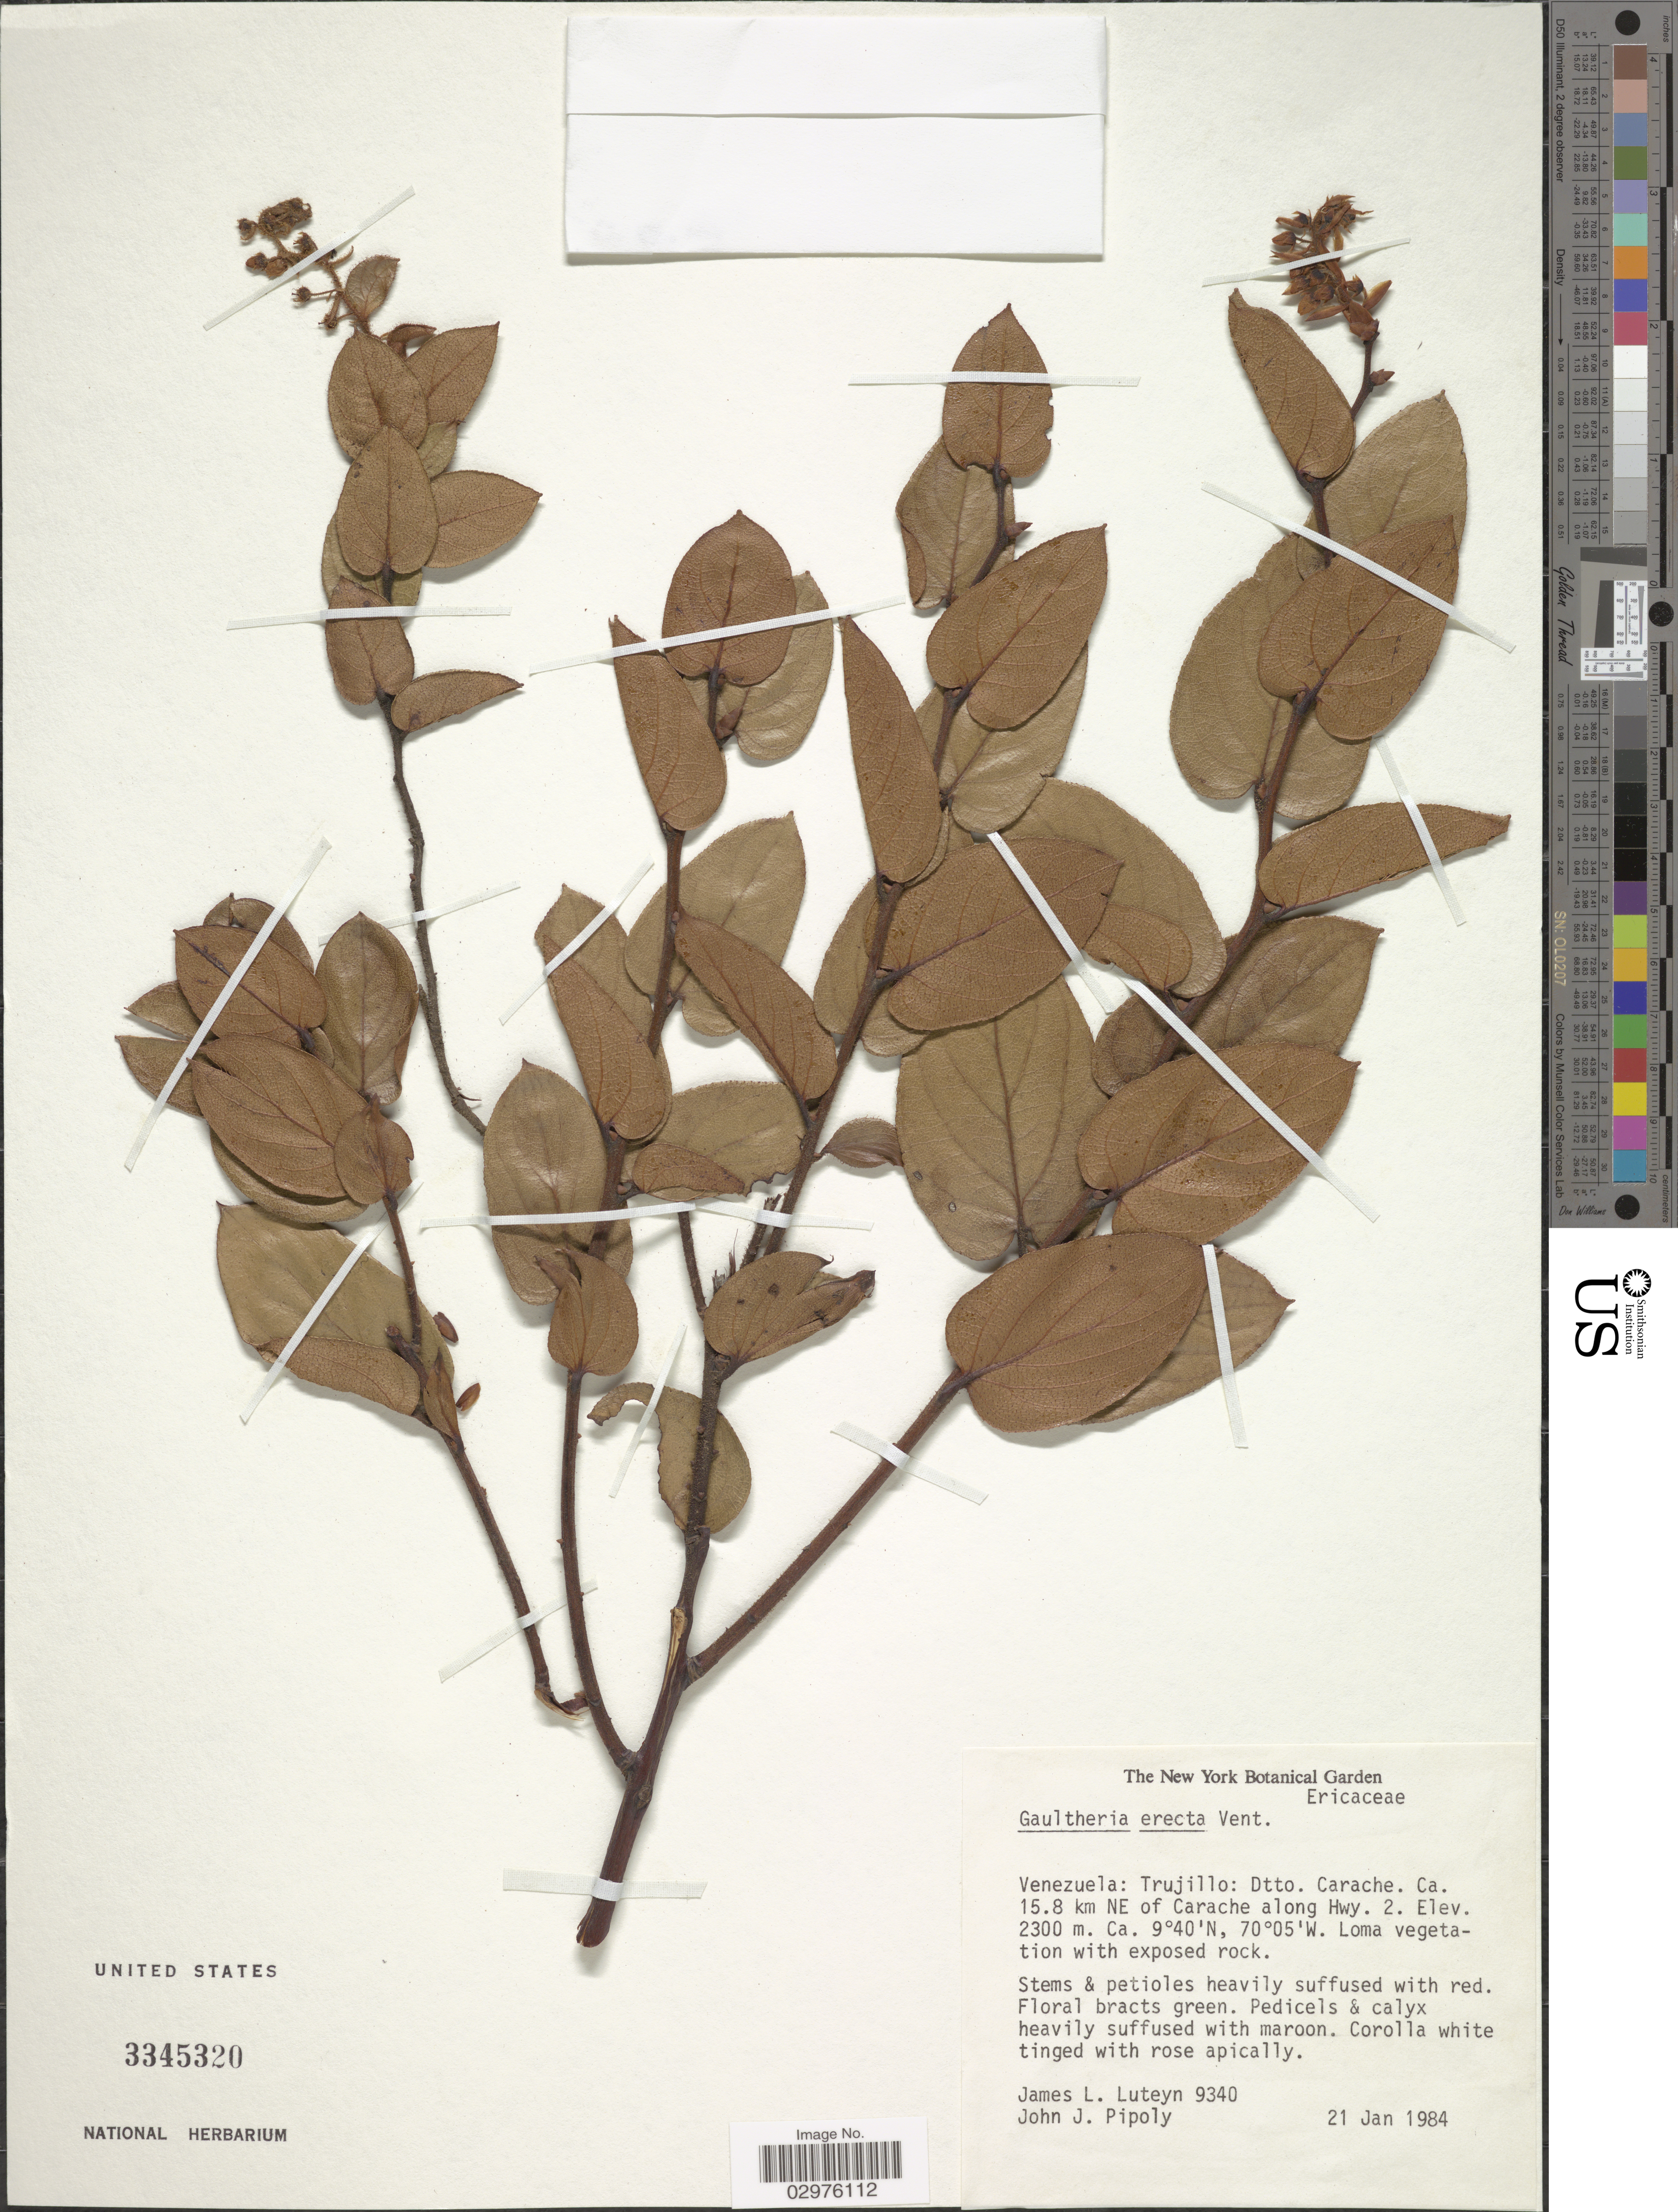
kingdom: Plantae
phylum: Tracheophyta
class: Magnoliopsida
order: Ericales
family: Ericaceae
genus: Gaultheria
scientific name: Gaultheria erecta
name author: Vent.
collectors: J. L. Luteyn & J. J. Pipoly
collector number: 9340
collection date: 1984-01-21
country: Venezuela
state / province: Trujillo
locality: Trujillo: Dtto. Carache. Ca. 15.8 km NE of Carache along Hwy. 2.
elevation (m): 2300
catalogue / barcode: US 3345320